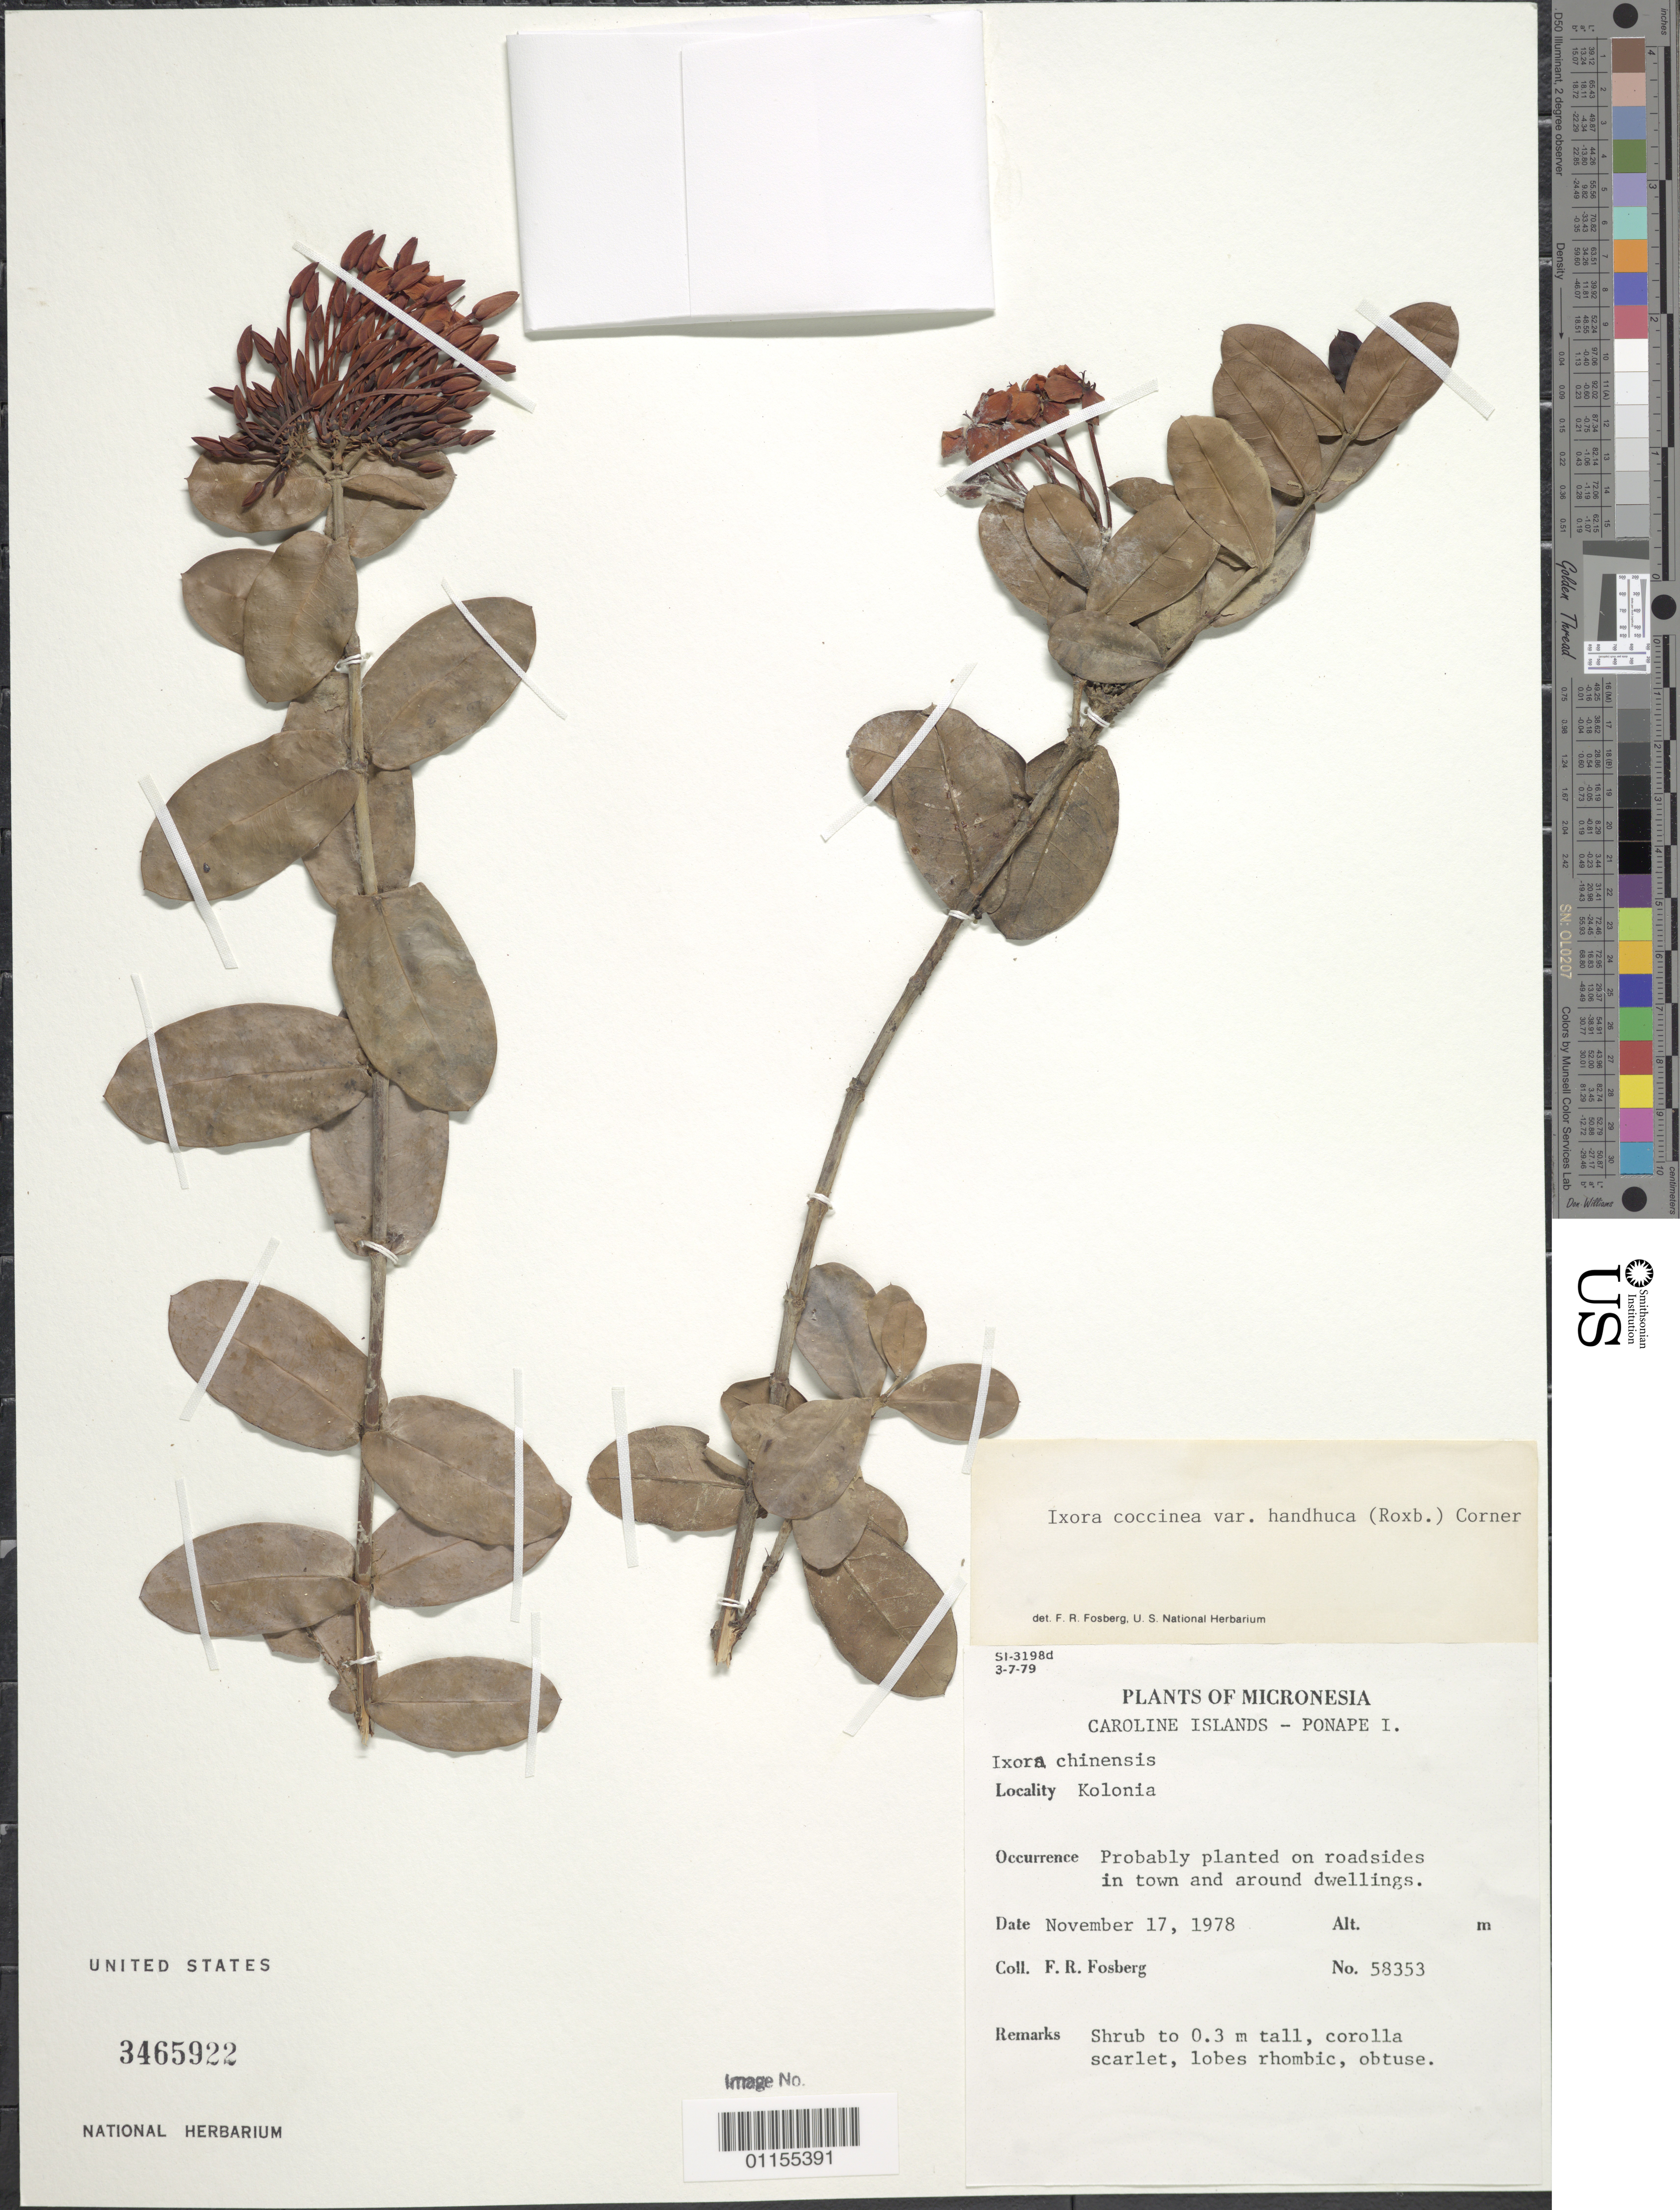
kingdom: Plantae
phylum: Tracheophyta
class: Magnoliopsida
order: Gentianales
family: Rubiaceae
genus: Ixora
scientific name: Ixora coccinea var. bandhuca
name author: (Roxb.) Kurz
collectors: F. R. Fosberg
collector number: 58353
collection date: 1978-11-17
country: Micronesia, Federated States of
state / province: Pohnpei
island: Pohnpei [Ponape]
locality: Probably planted on roadsides in town and around dwellings, Kolonia.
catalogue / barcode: US 3465922